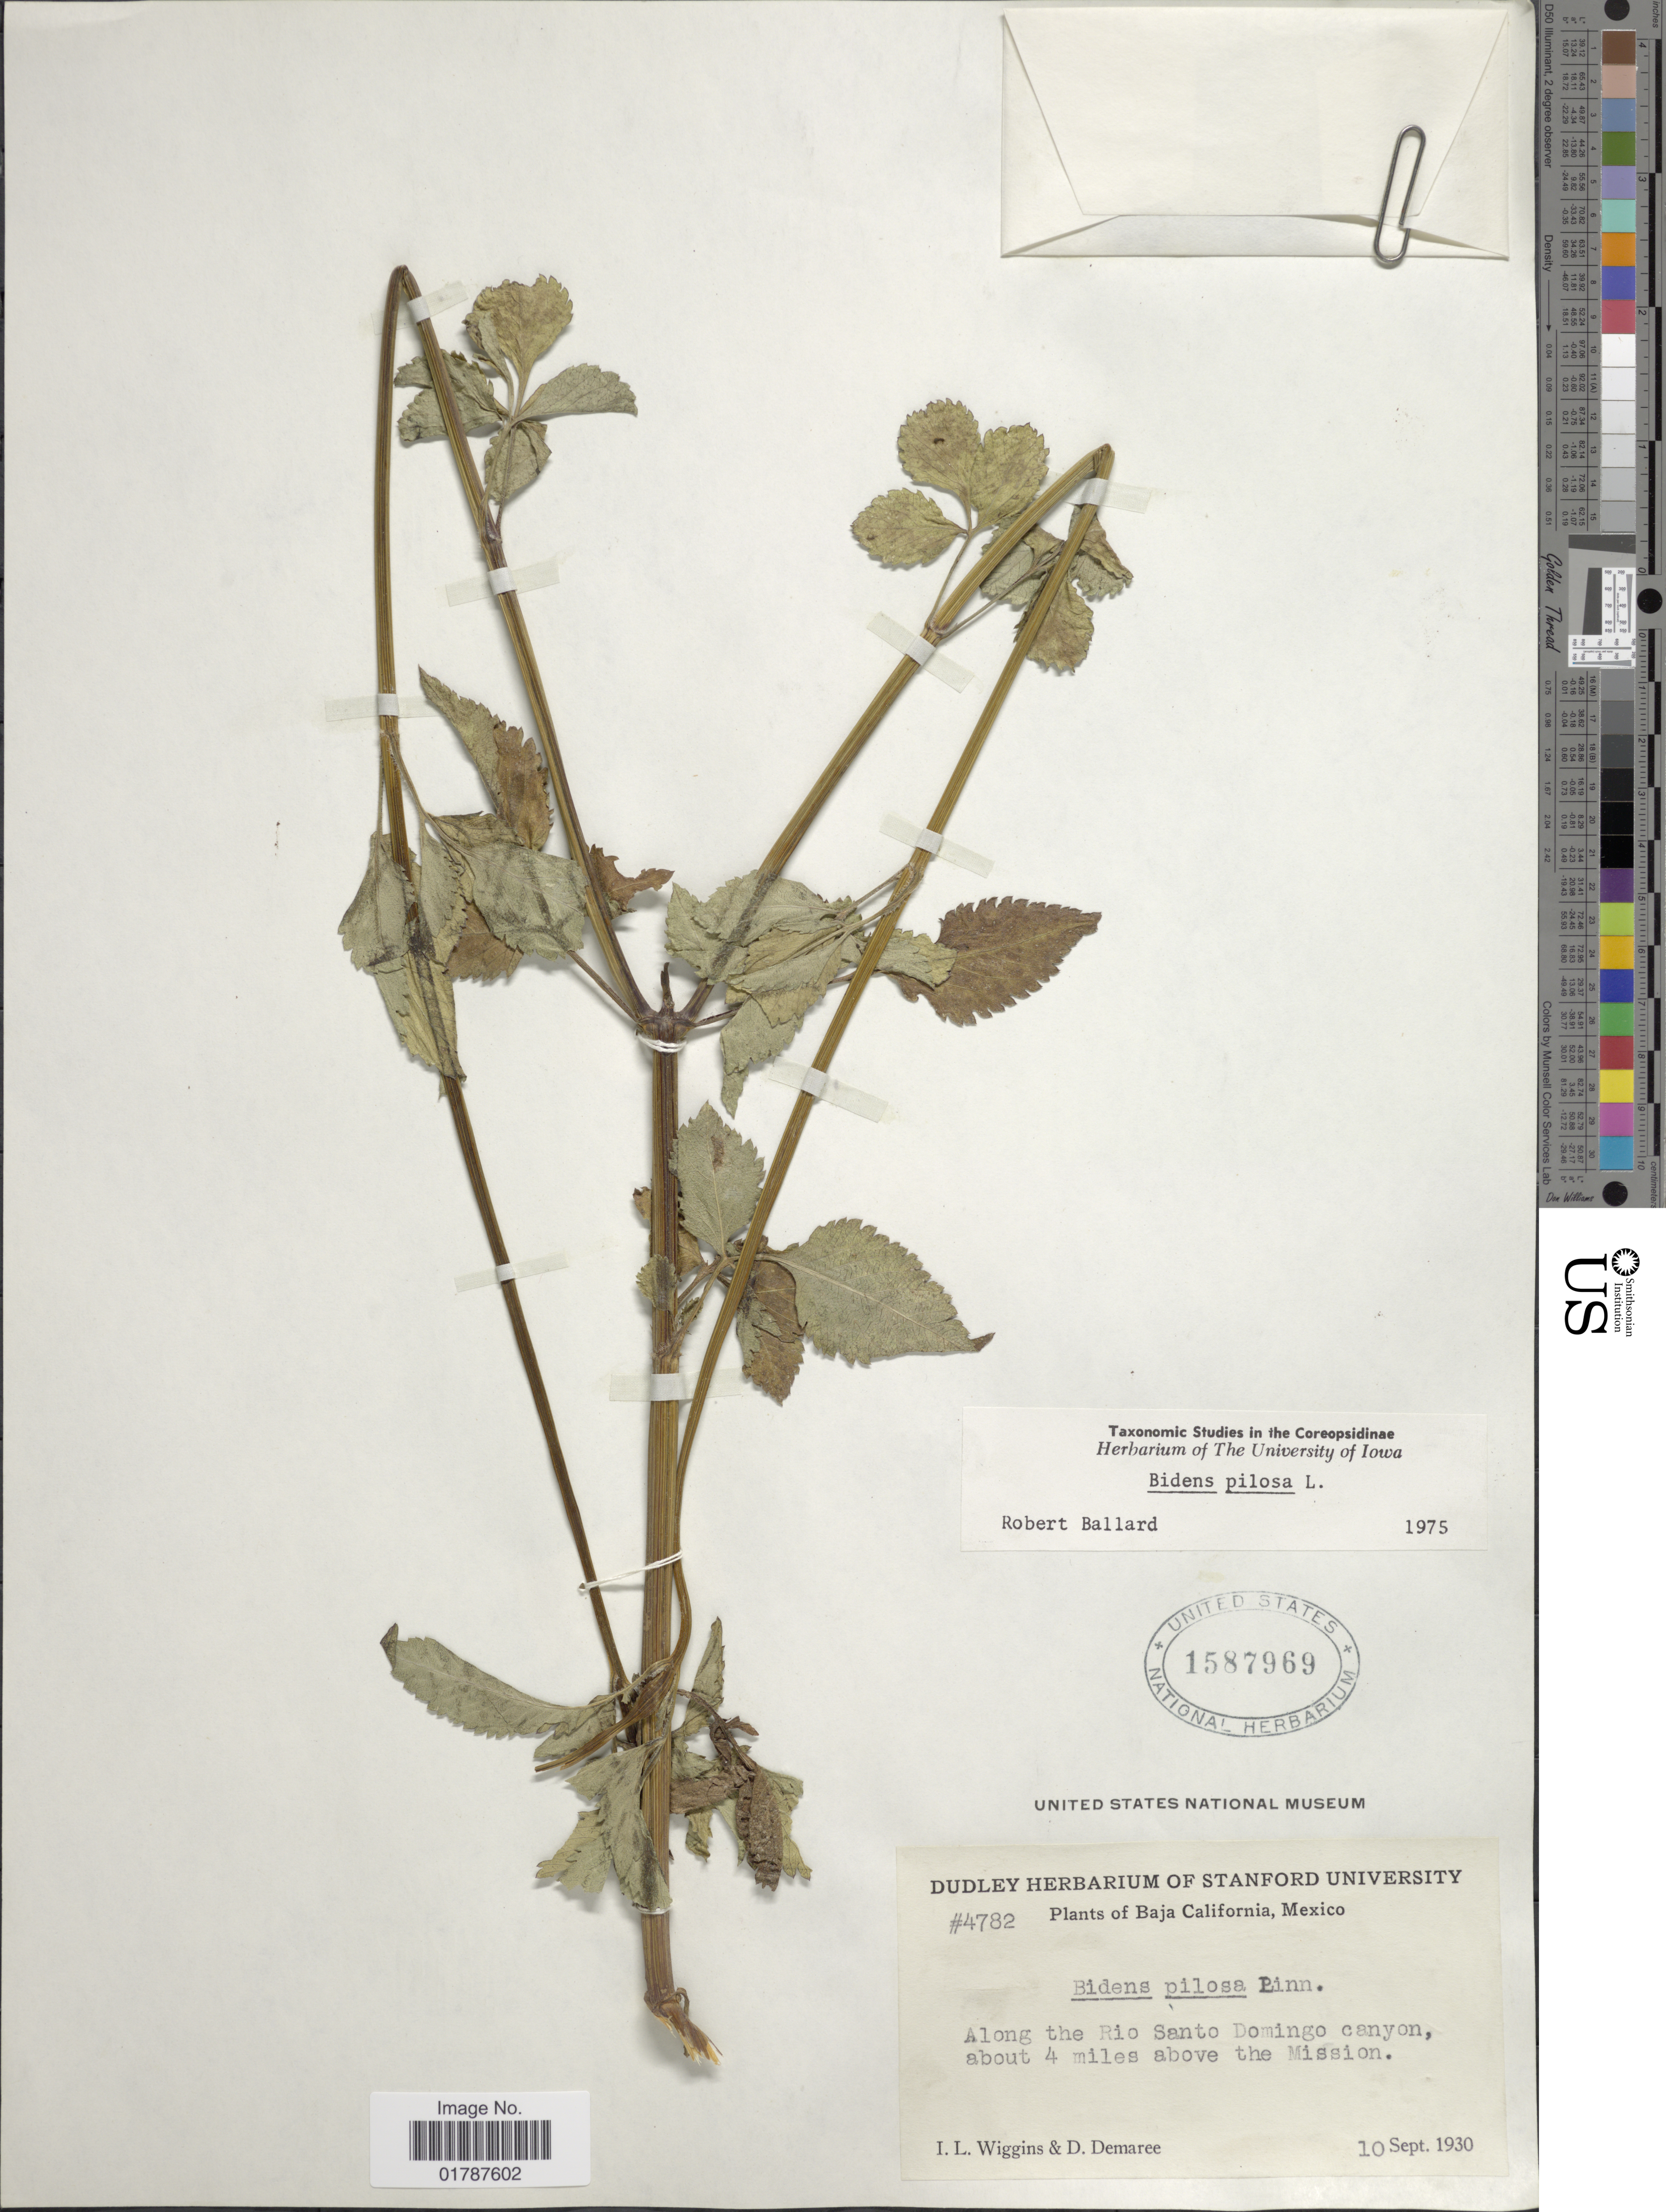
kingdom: Plantae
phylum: Tracheophyta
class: Magnoliopsida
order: Asterales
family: Asteraceae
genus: Bidens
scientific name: Bidens pilosa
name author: L.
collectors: I. L. Wiggins & D. Demaree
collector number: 4782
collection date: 1930-09-10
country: Mexico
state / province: Baja California Sur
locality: Baja California, Mexico, Along the Rio Santo Domingo canyon, about 4 miles above the Mission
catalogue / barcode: US 1587969